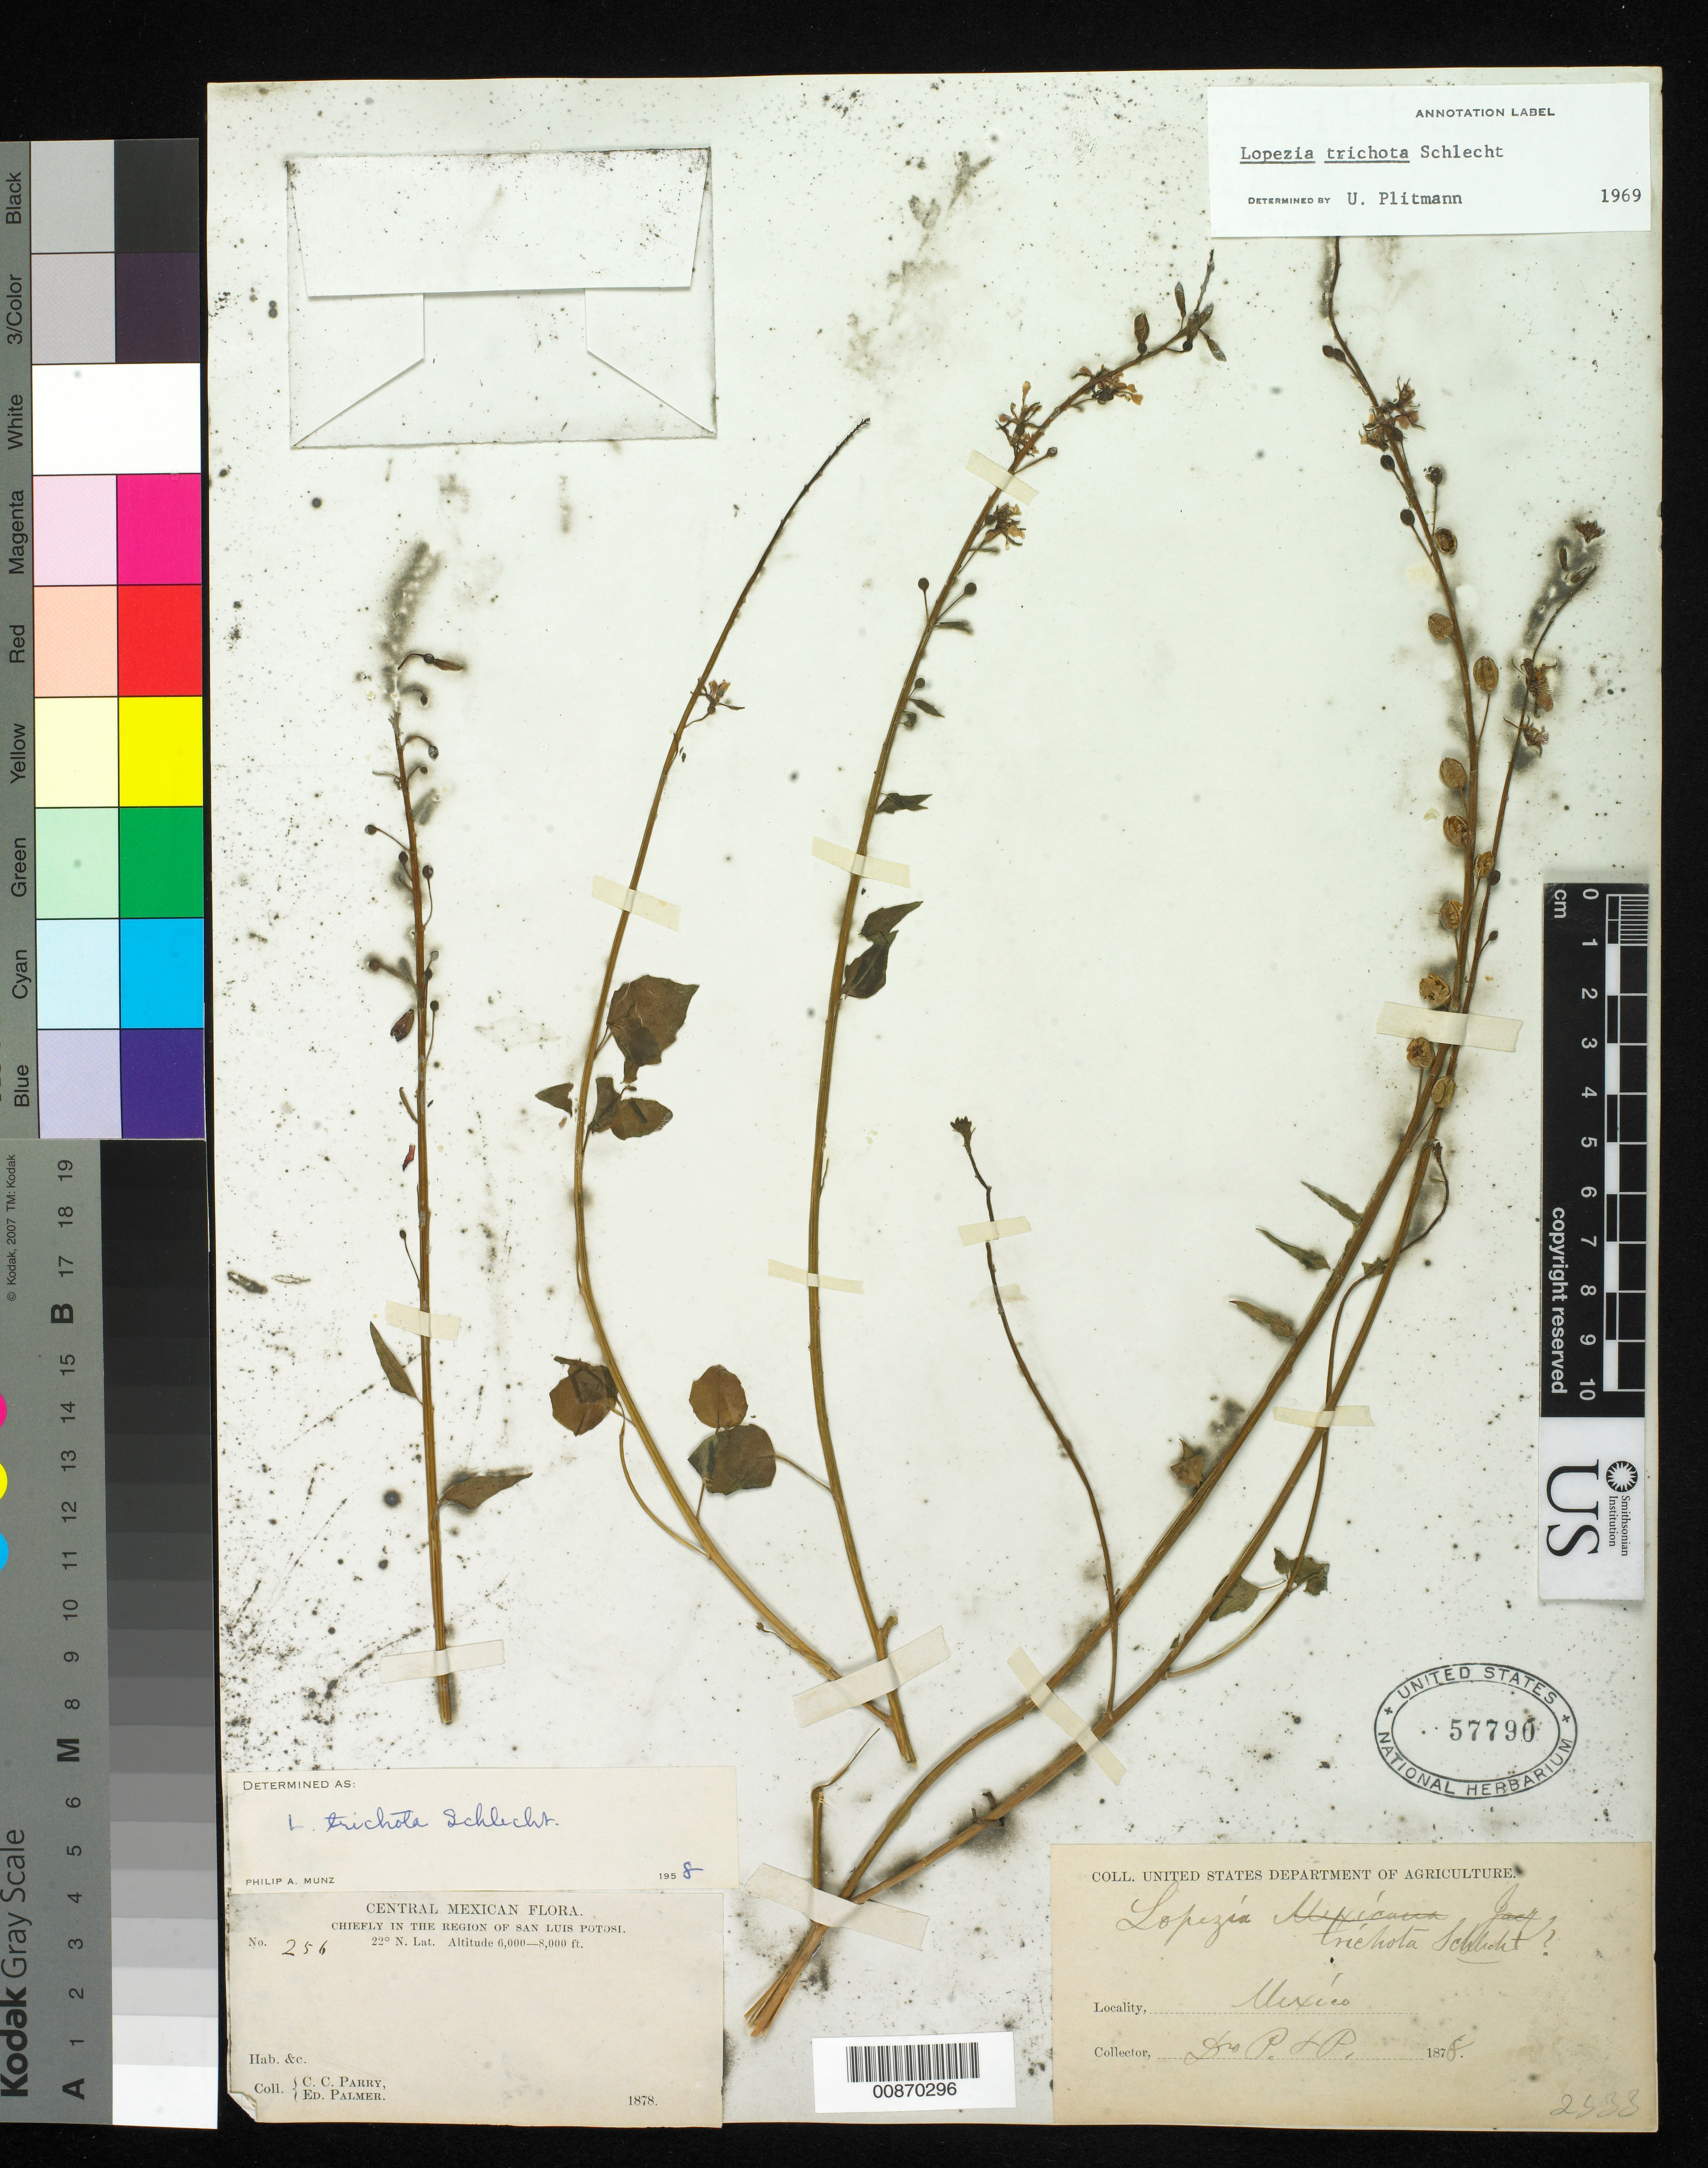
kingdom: Plantae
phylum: Tracheophyta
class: Magnoliopsida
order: Myrtales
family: Onagraceae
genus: Lopezia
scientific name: Lopezia trichota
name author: Schltdl.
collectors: C. C. Parry & E. Palmer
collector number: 256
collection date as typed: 1878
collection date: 1878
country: Mexico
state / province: San Luis Potosí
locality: Chiefly in the region of San Luis Potosí.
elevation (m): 1829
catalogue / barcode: US 57790